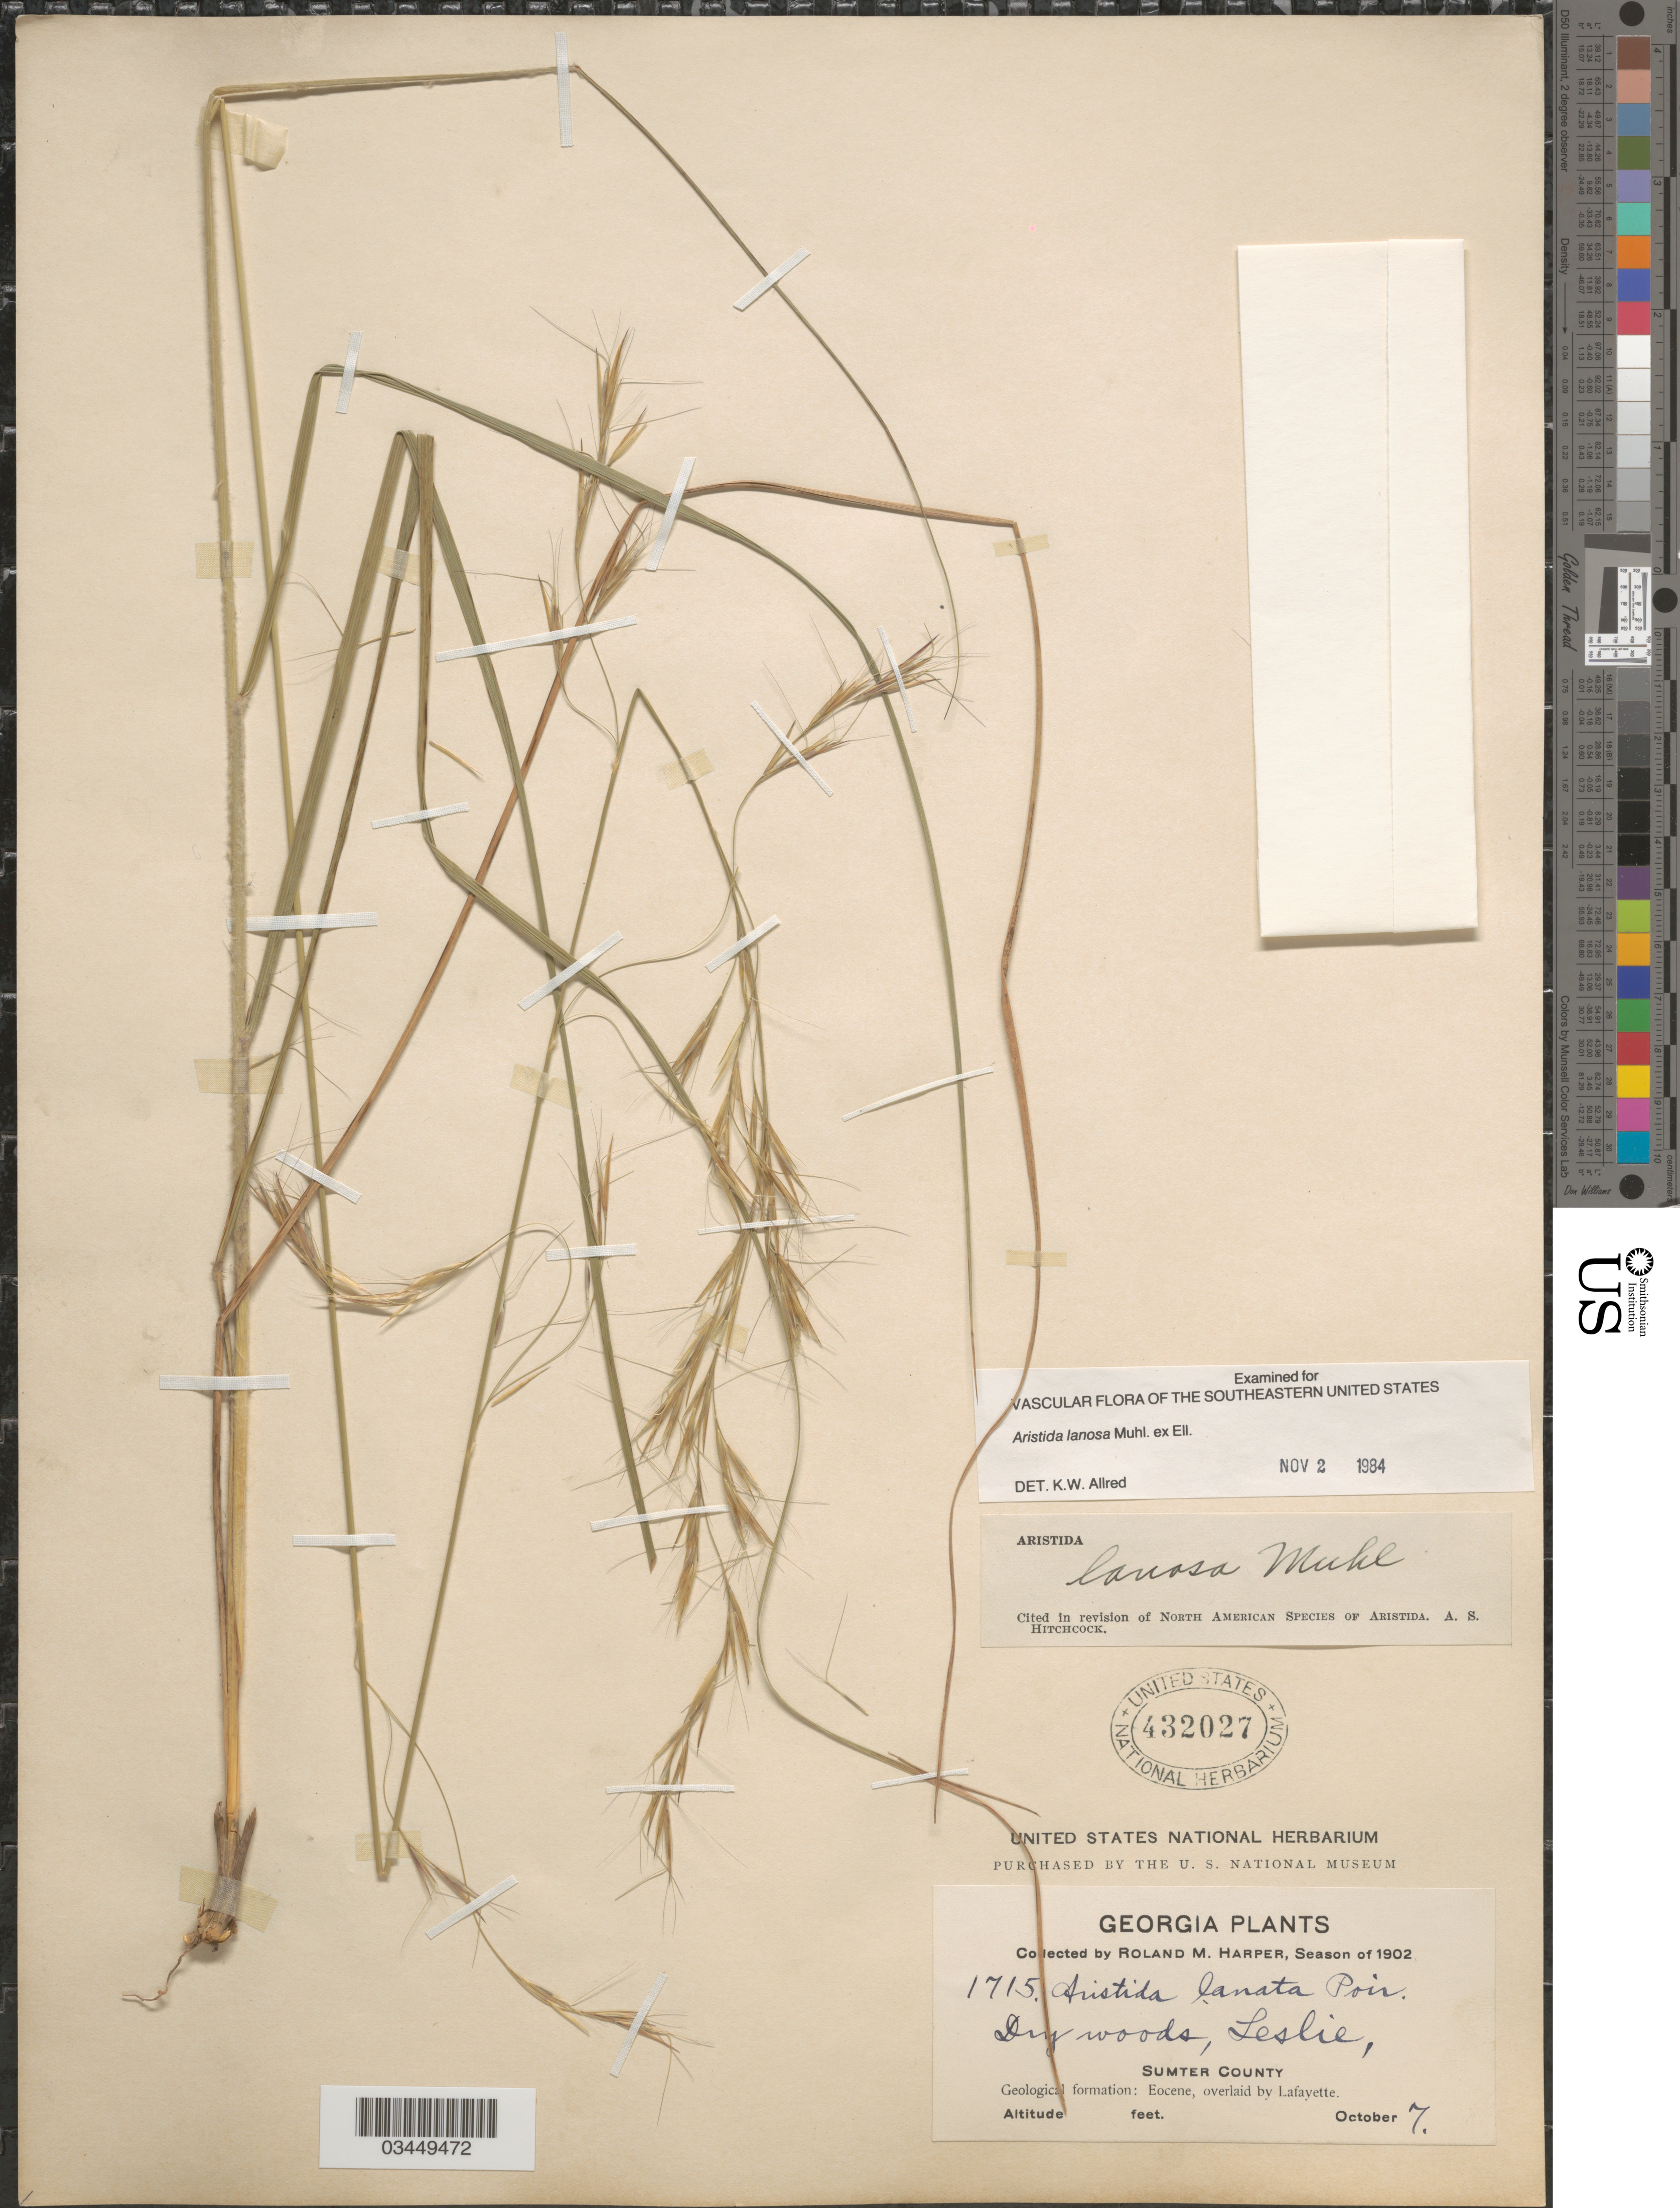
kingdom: Plantae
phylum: Tracheophyta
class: Liliopsida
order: Poales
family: Poaceae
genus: Aristida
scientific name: Aristida lanosa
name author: Muhl.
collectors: R. M. Harper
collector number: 1715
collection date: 1902-10-07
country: United States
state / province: Georgia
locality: Dry woods, Leslie, Sumter County.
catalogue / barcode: US 432027